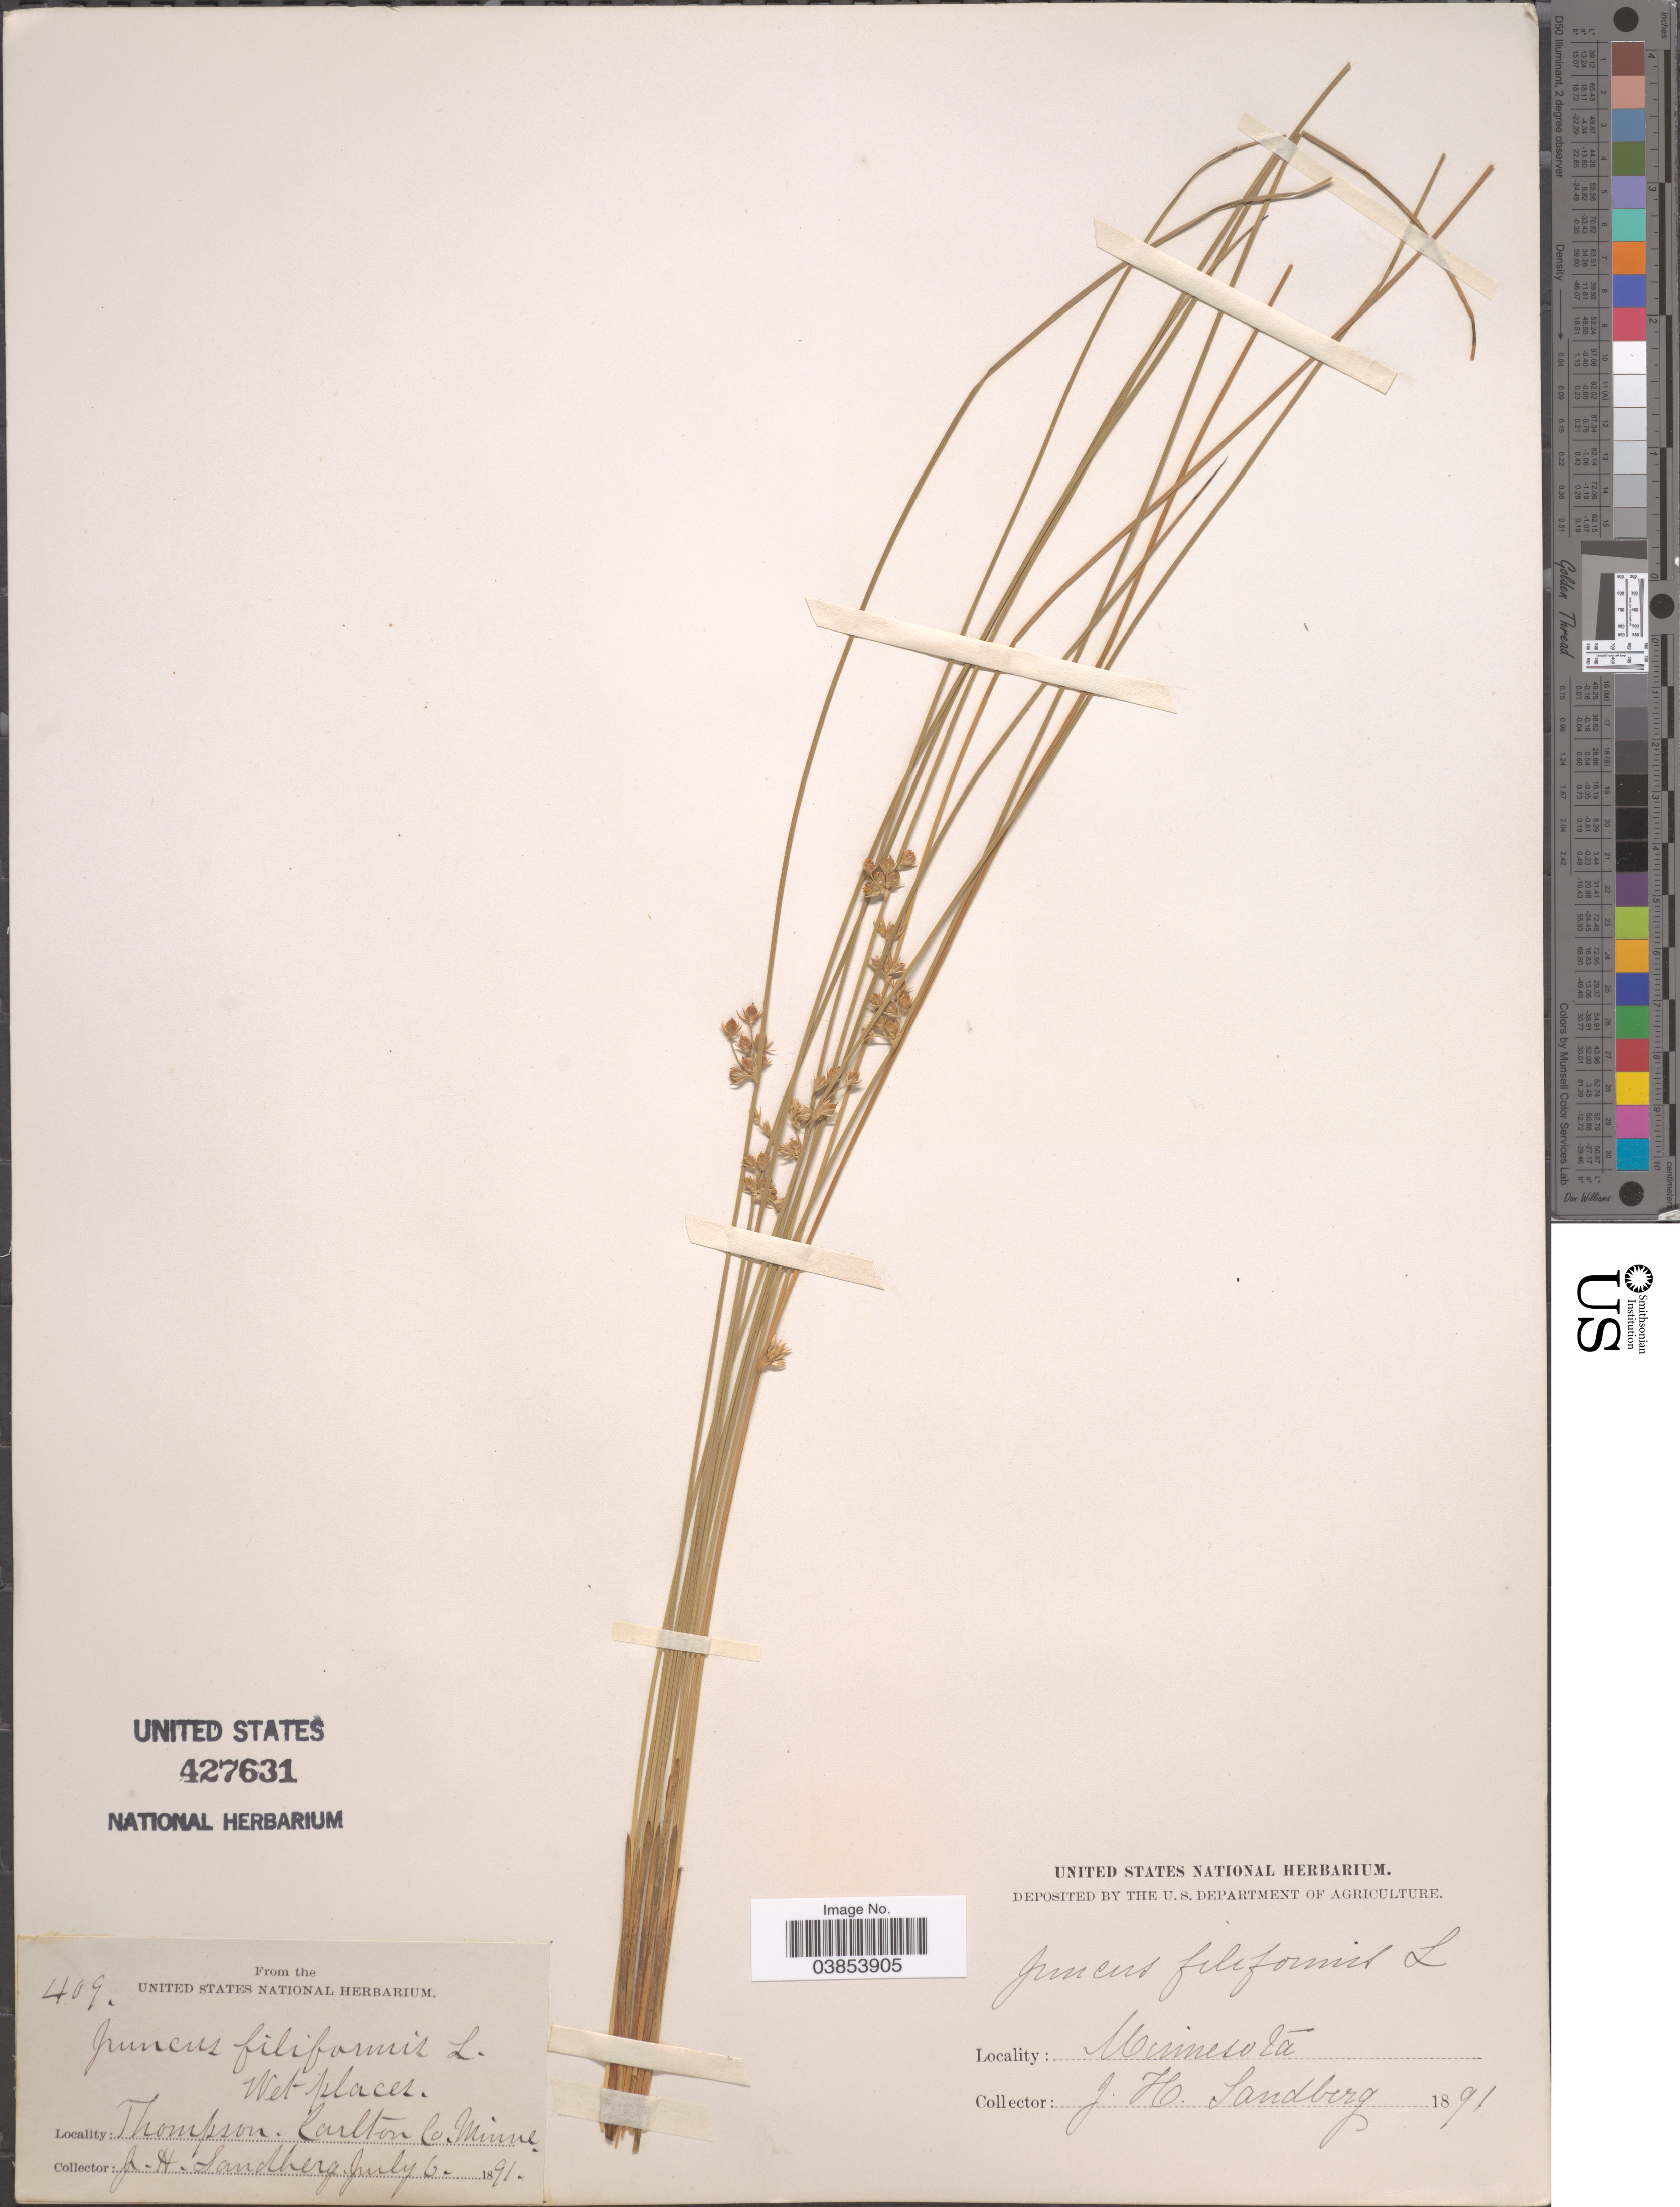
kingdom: Plantae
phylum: Tracheophyta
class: Liliopsida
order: Poales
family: Juncaceae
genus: Juncus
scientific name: Juncus filiformis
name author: L.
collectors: J. H. Sandberg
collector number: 409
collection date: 1891-07-06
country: United States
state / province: Minnesota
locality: Thompson, Carlton Co.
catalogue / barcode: US 427631